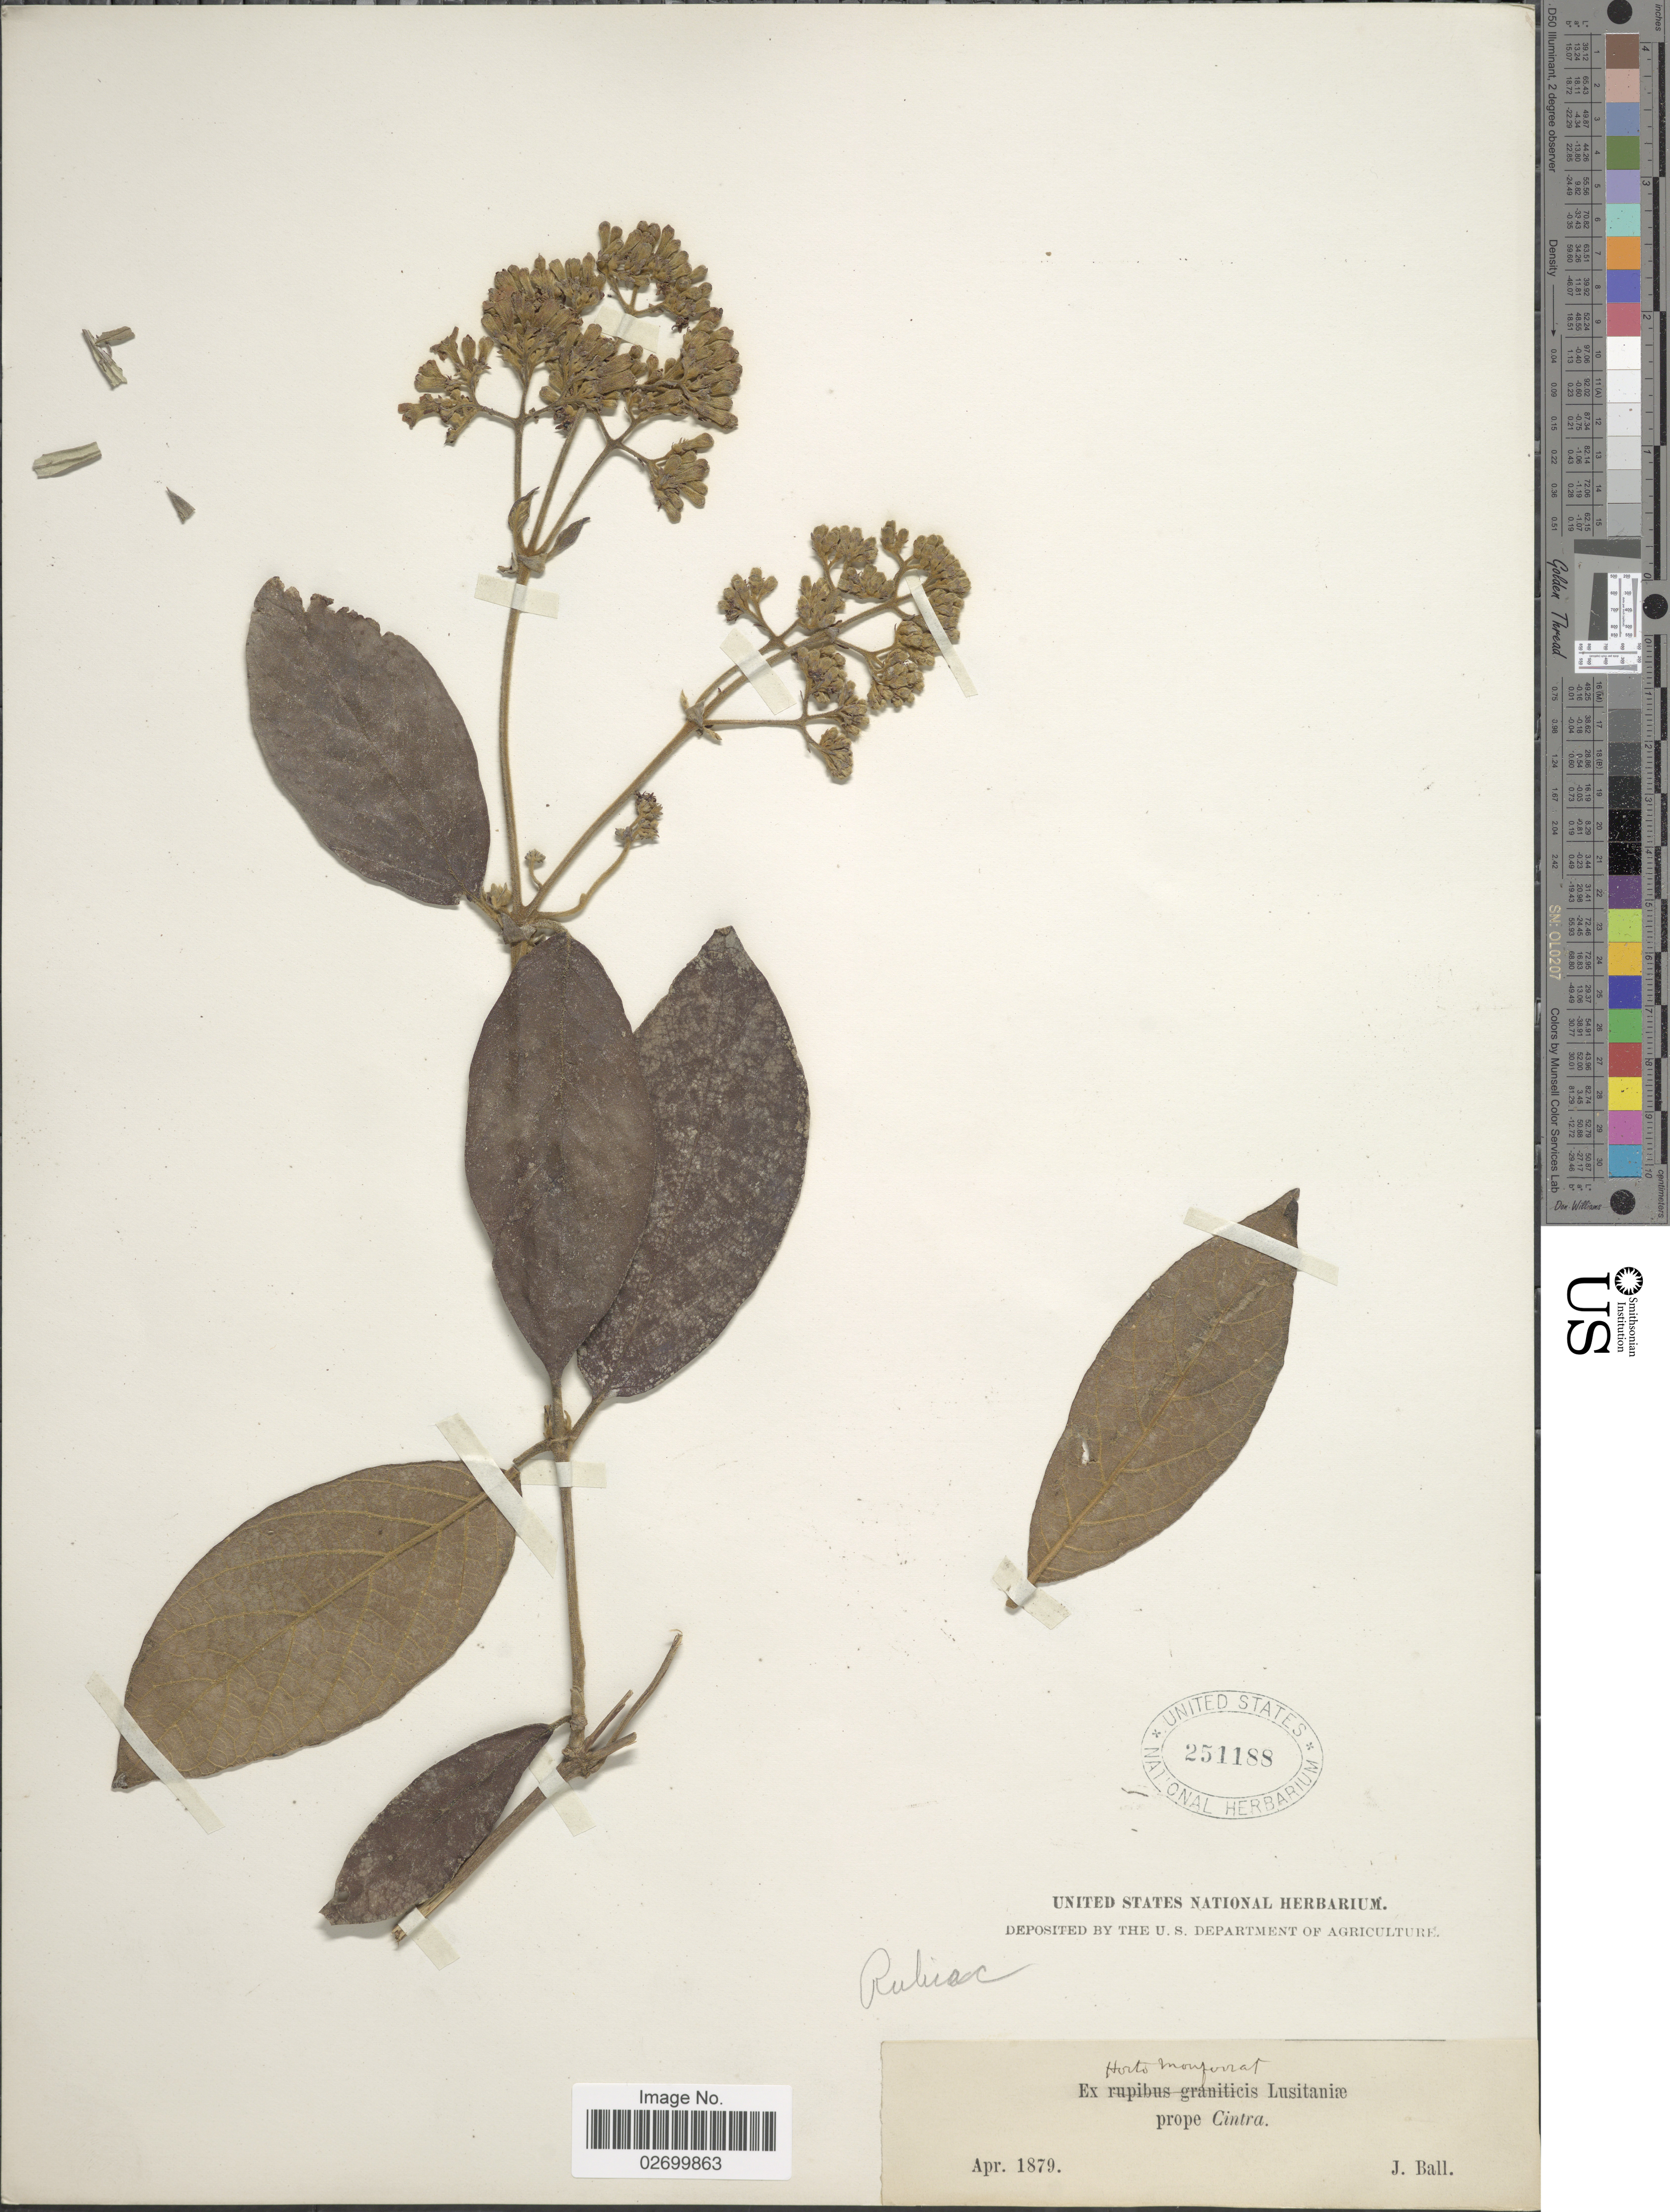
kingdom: Plantae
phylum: Tracheophyta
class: Magnoliopsida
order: Gentianales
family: Rubiaceae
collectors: J. Ball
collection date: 1879-04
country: Portugal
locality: Ex Horto Monforat Lusitaniae prope Cintra [sintra]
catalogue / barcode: US 251188